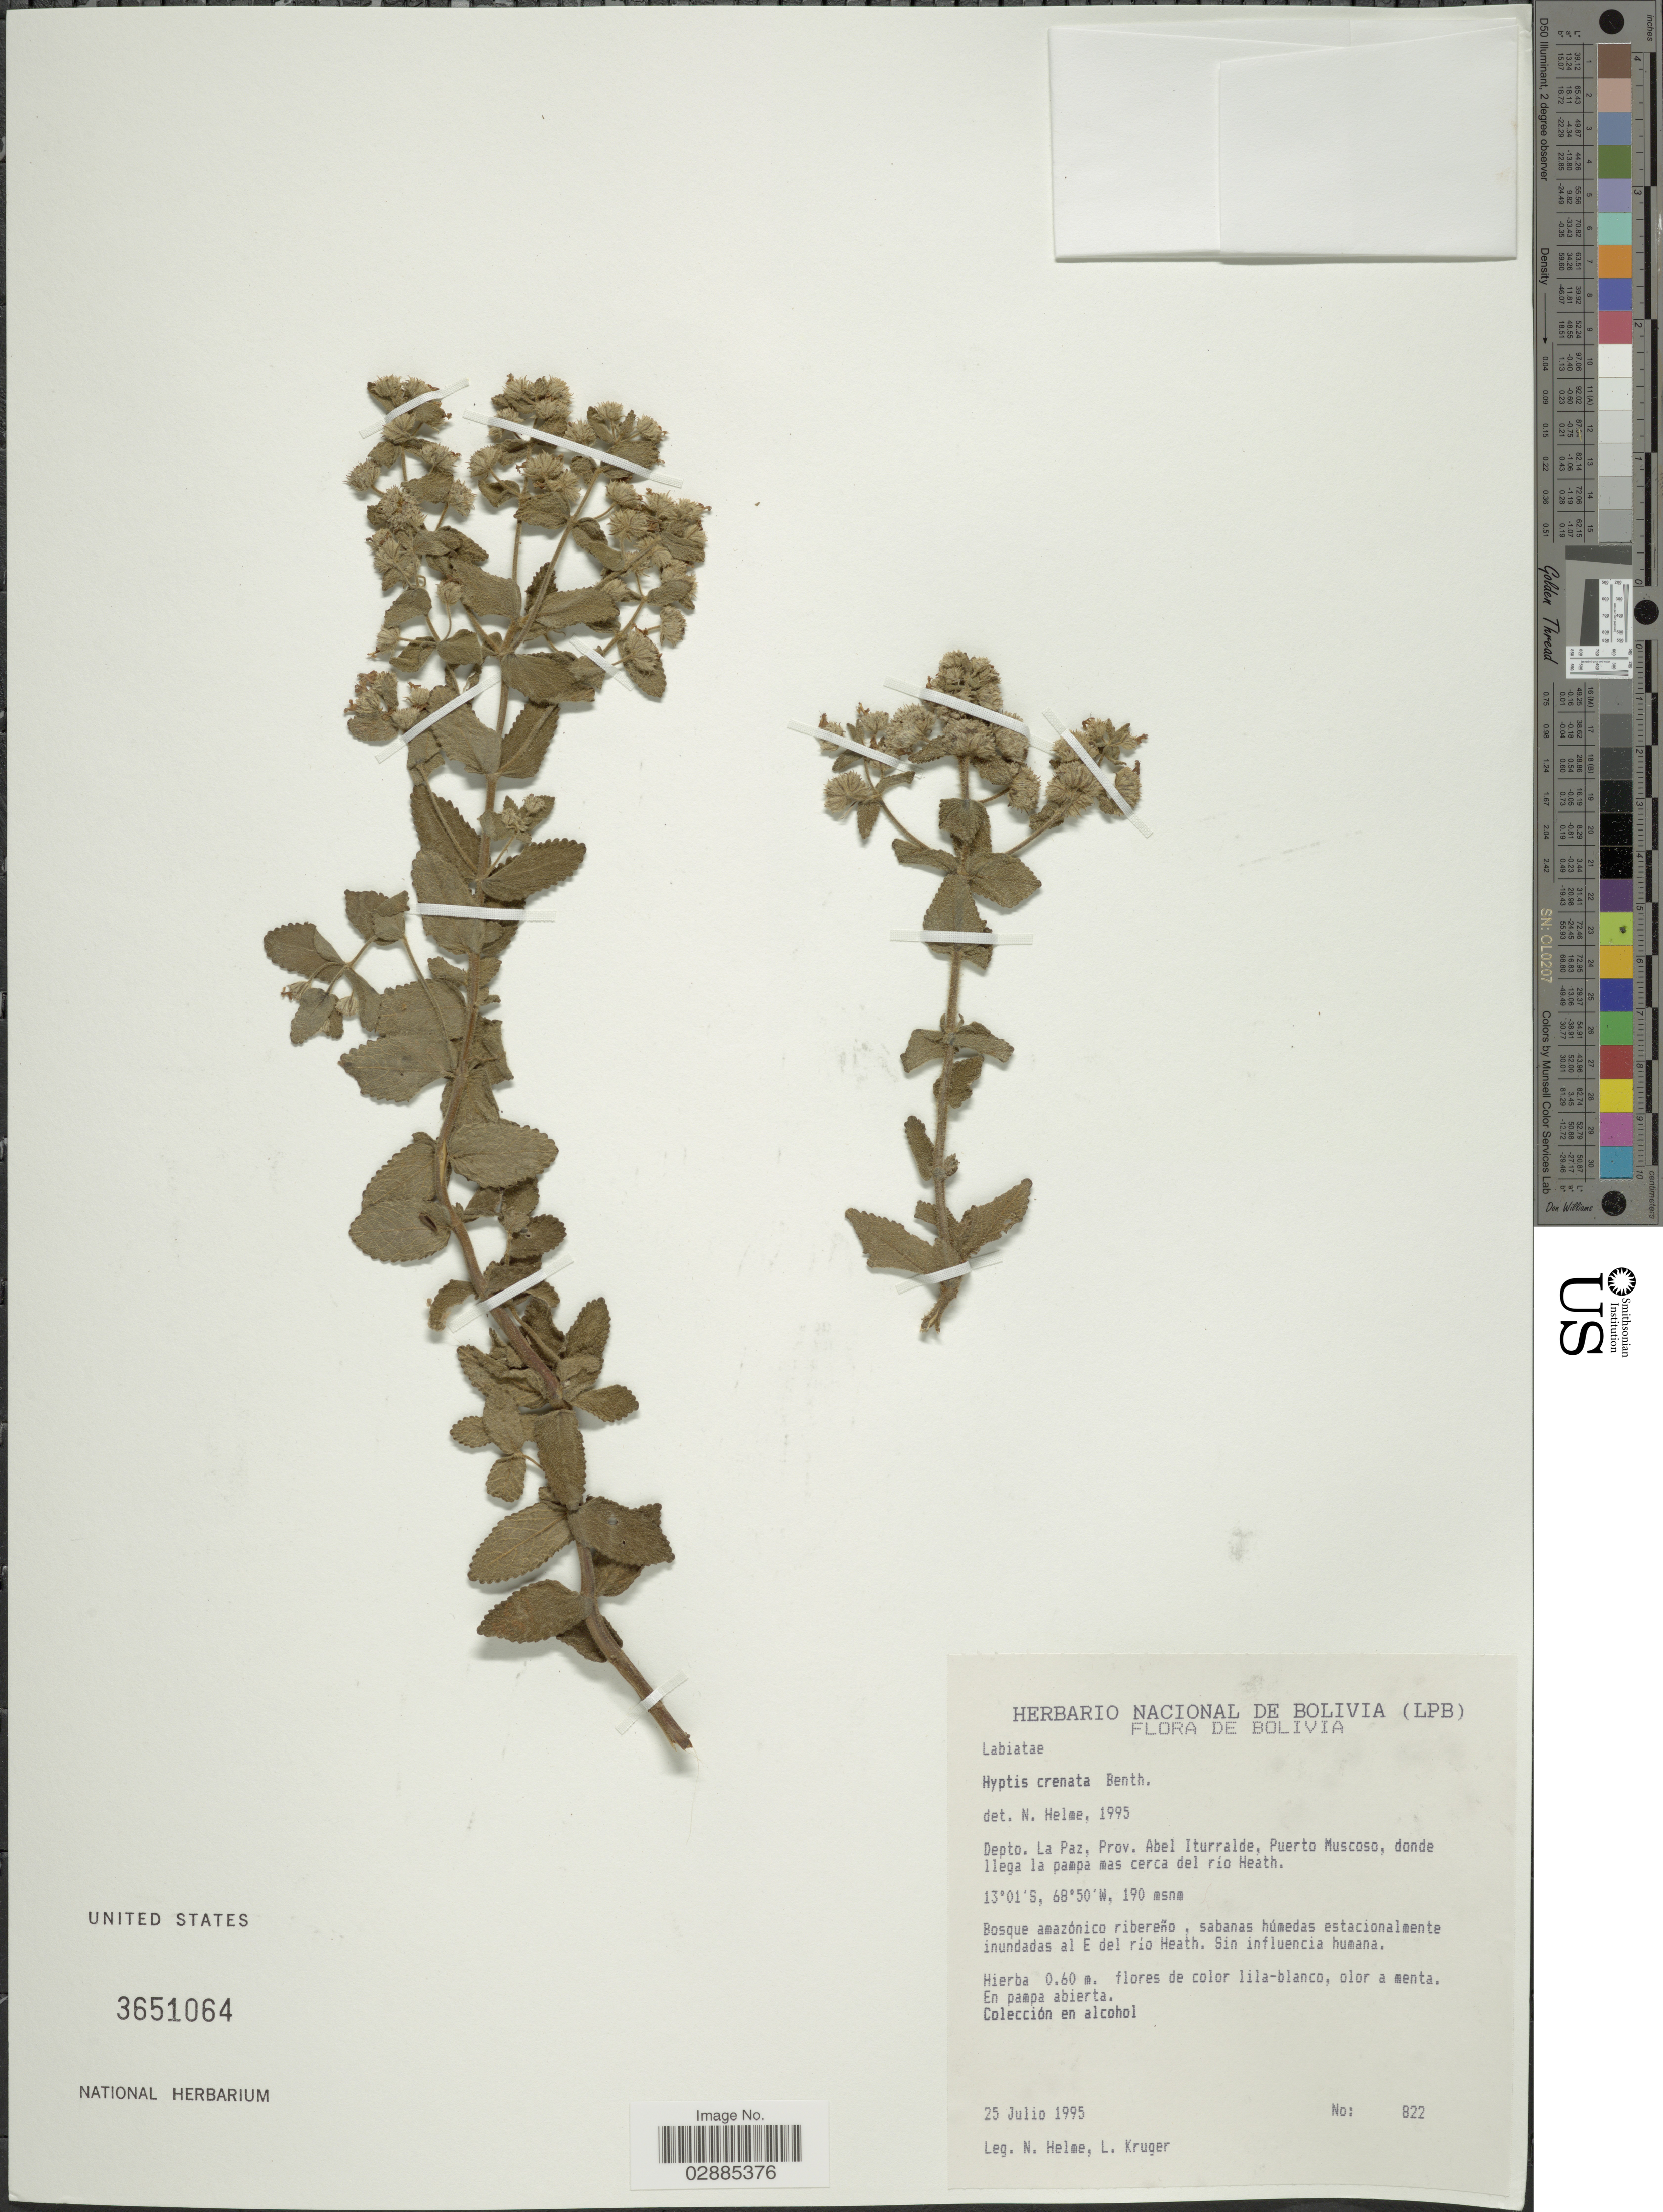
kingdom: Plantae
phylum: Tracheophyta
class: Magnoliopsida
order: Lamiales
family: Lamiaceae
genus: Hyptis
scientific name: Hyptis crenata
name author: Pohl ex Benth.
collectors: N. Helme & L. Kruger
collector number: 822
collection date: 1995-07-25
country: Bolivia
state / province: La Paz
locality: Depto. La Paz. Prov. Abel Iturralde, Puerto Muscoso, donde llega la pampa mas cerca del río Heath.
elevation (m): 190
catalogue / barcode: US 3651064